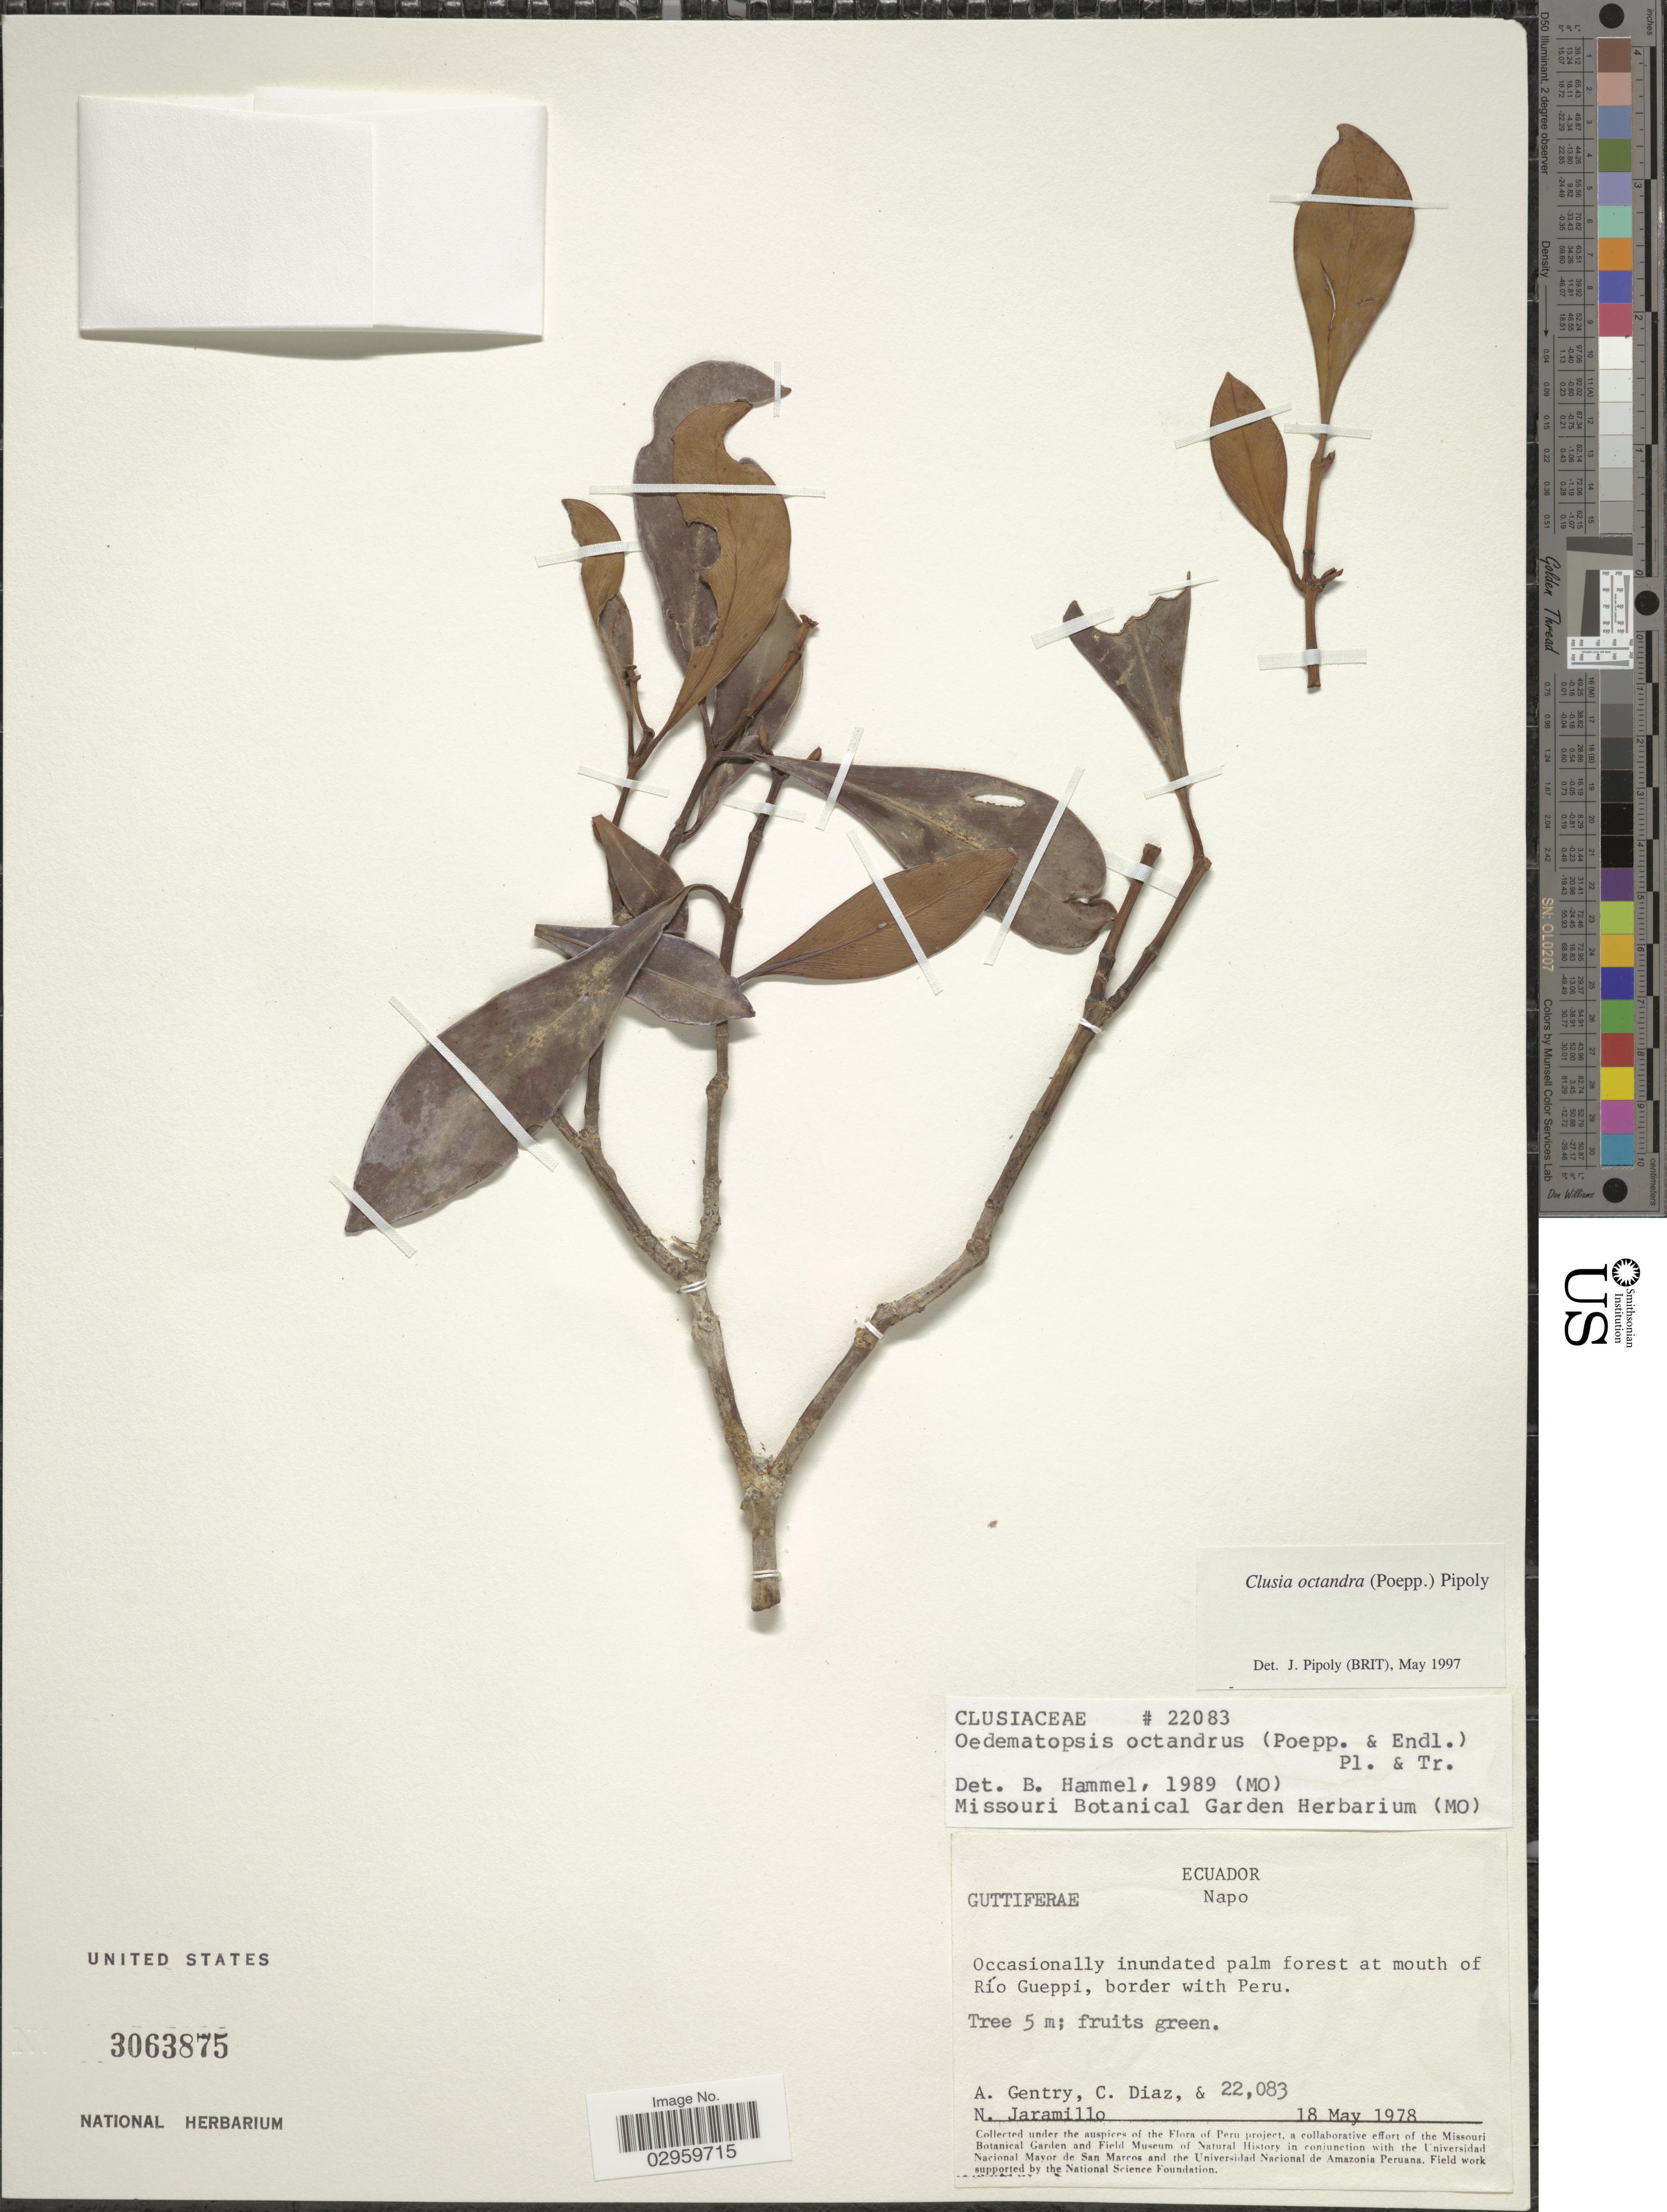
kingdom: Plantae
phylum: Tracheophyta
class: Magnoliopsida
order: Malpighiales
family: Clusiaceae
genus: Clusia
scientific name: Clusia octandra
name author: (Poepp.) Pipoly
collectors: A. H. Gentry, C. Díaz & N. Jaramillo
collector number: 22083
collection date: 1978-05-18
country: Ecuador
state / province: Napo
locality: At mouth of Río Gueppi, border with Peru.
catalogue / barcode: US 3063875